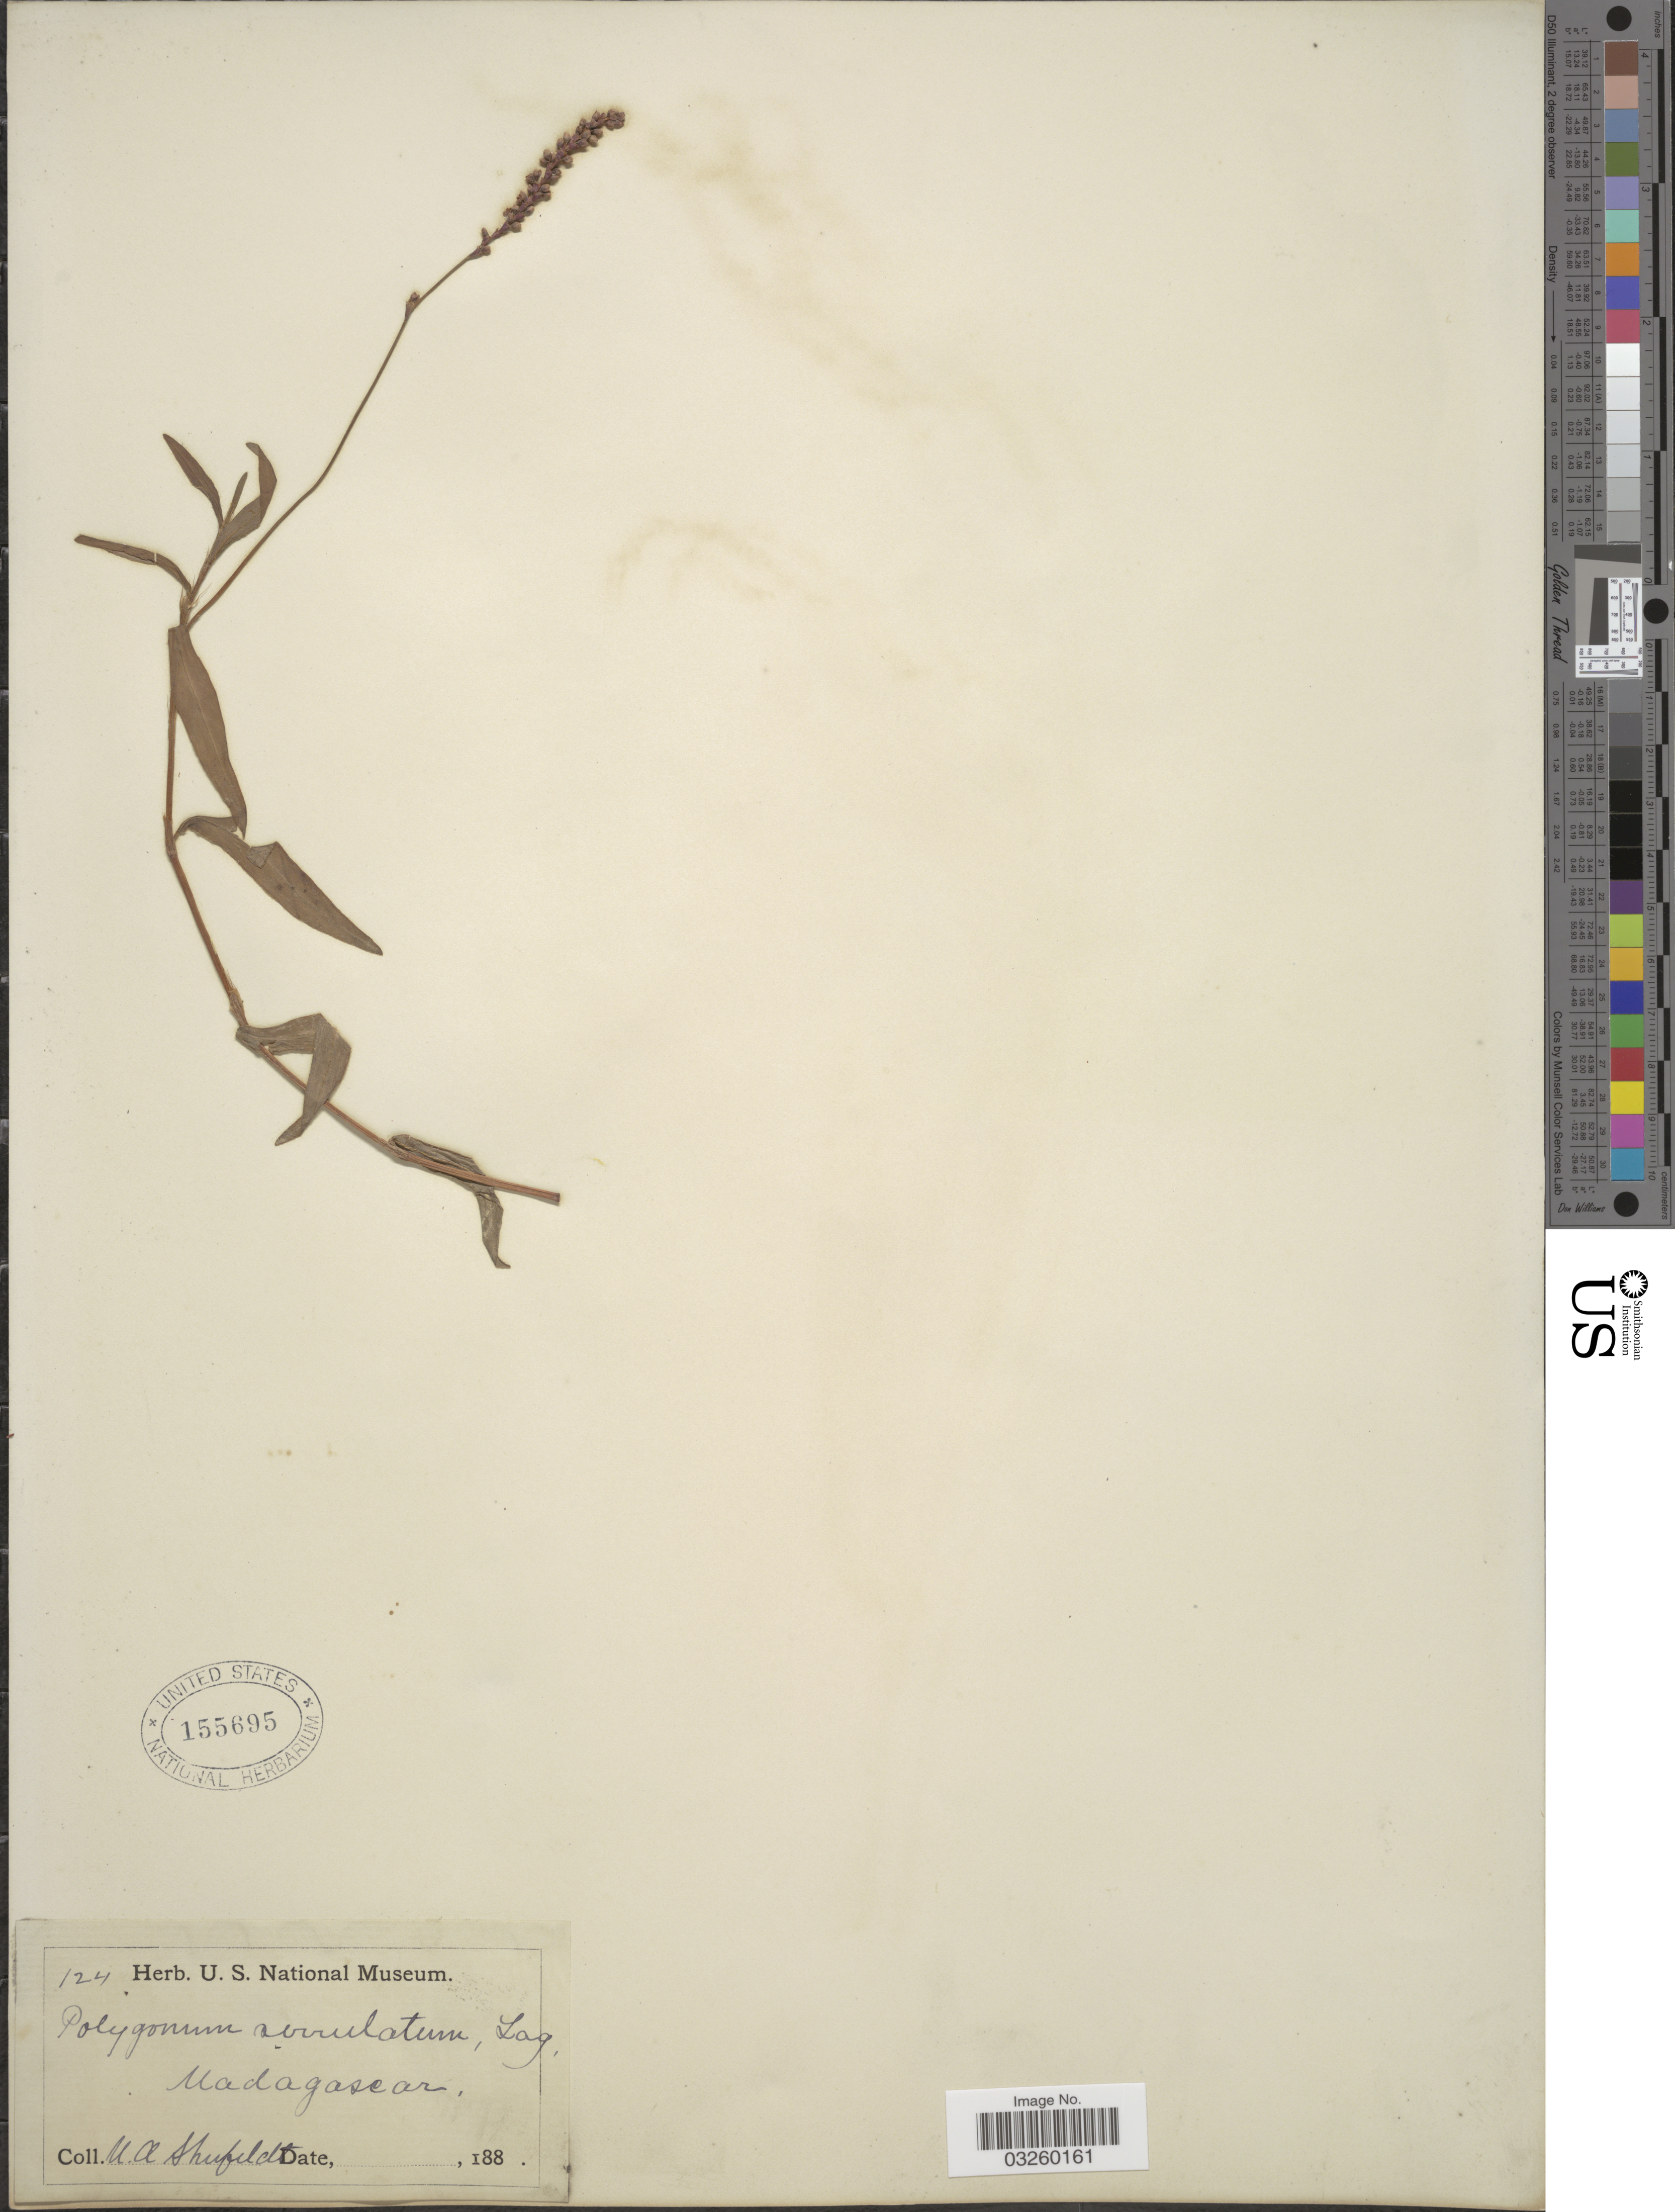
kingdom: Plantae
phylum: Tracheophyta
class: Magnoliopsida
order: Caryophyllales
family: Polygonaceae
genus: Polygonum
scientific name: Polygonum serrulatum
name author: Lag.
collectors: M. Shufeldt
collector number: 124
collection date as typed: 188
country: Madagascar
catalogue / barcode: US 155695